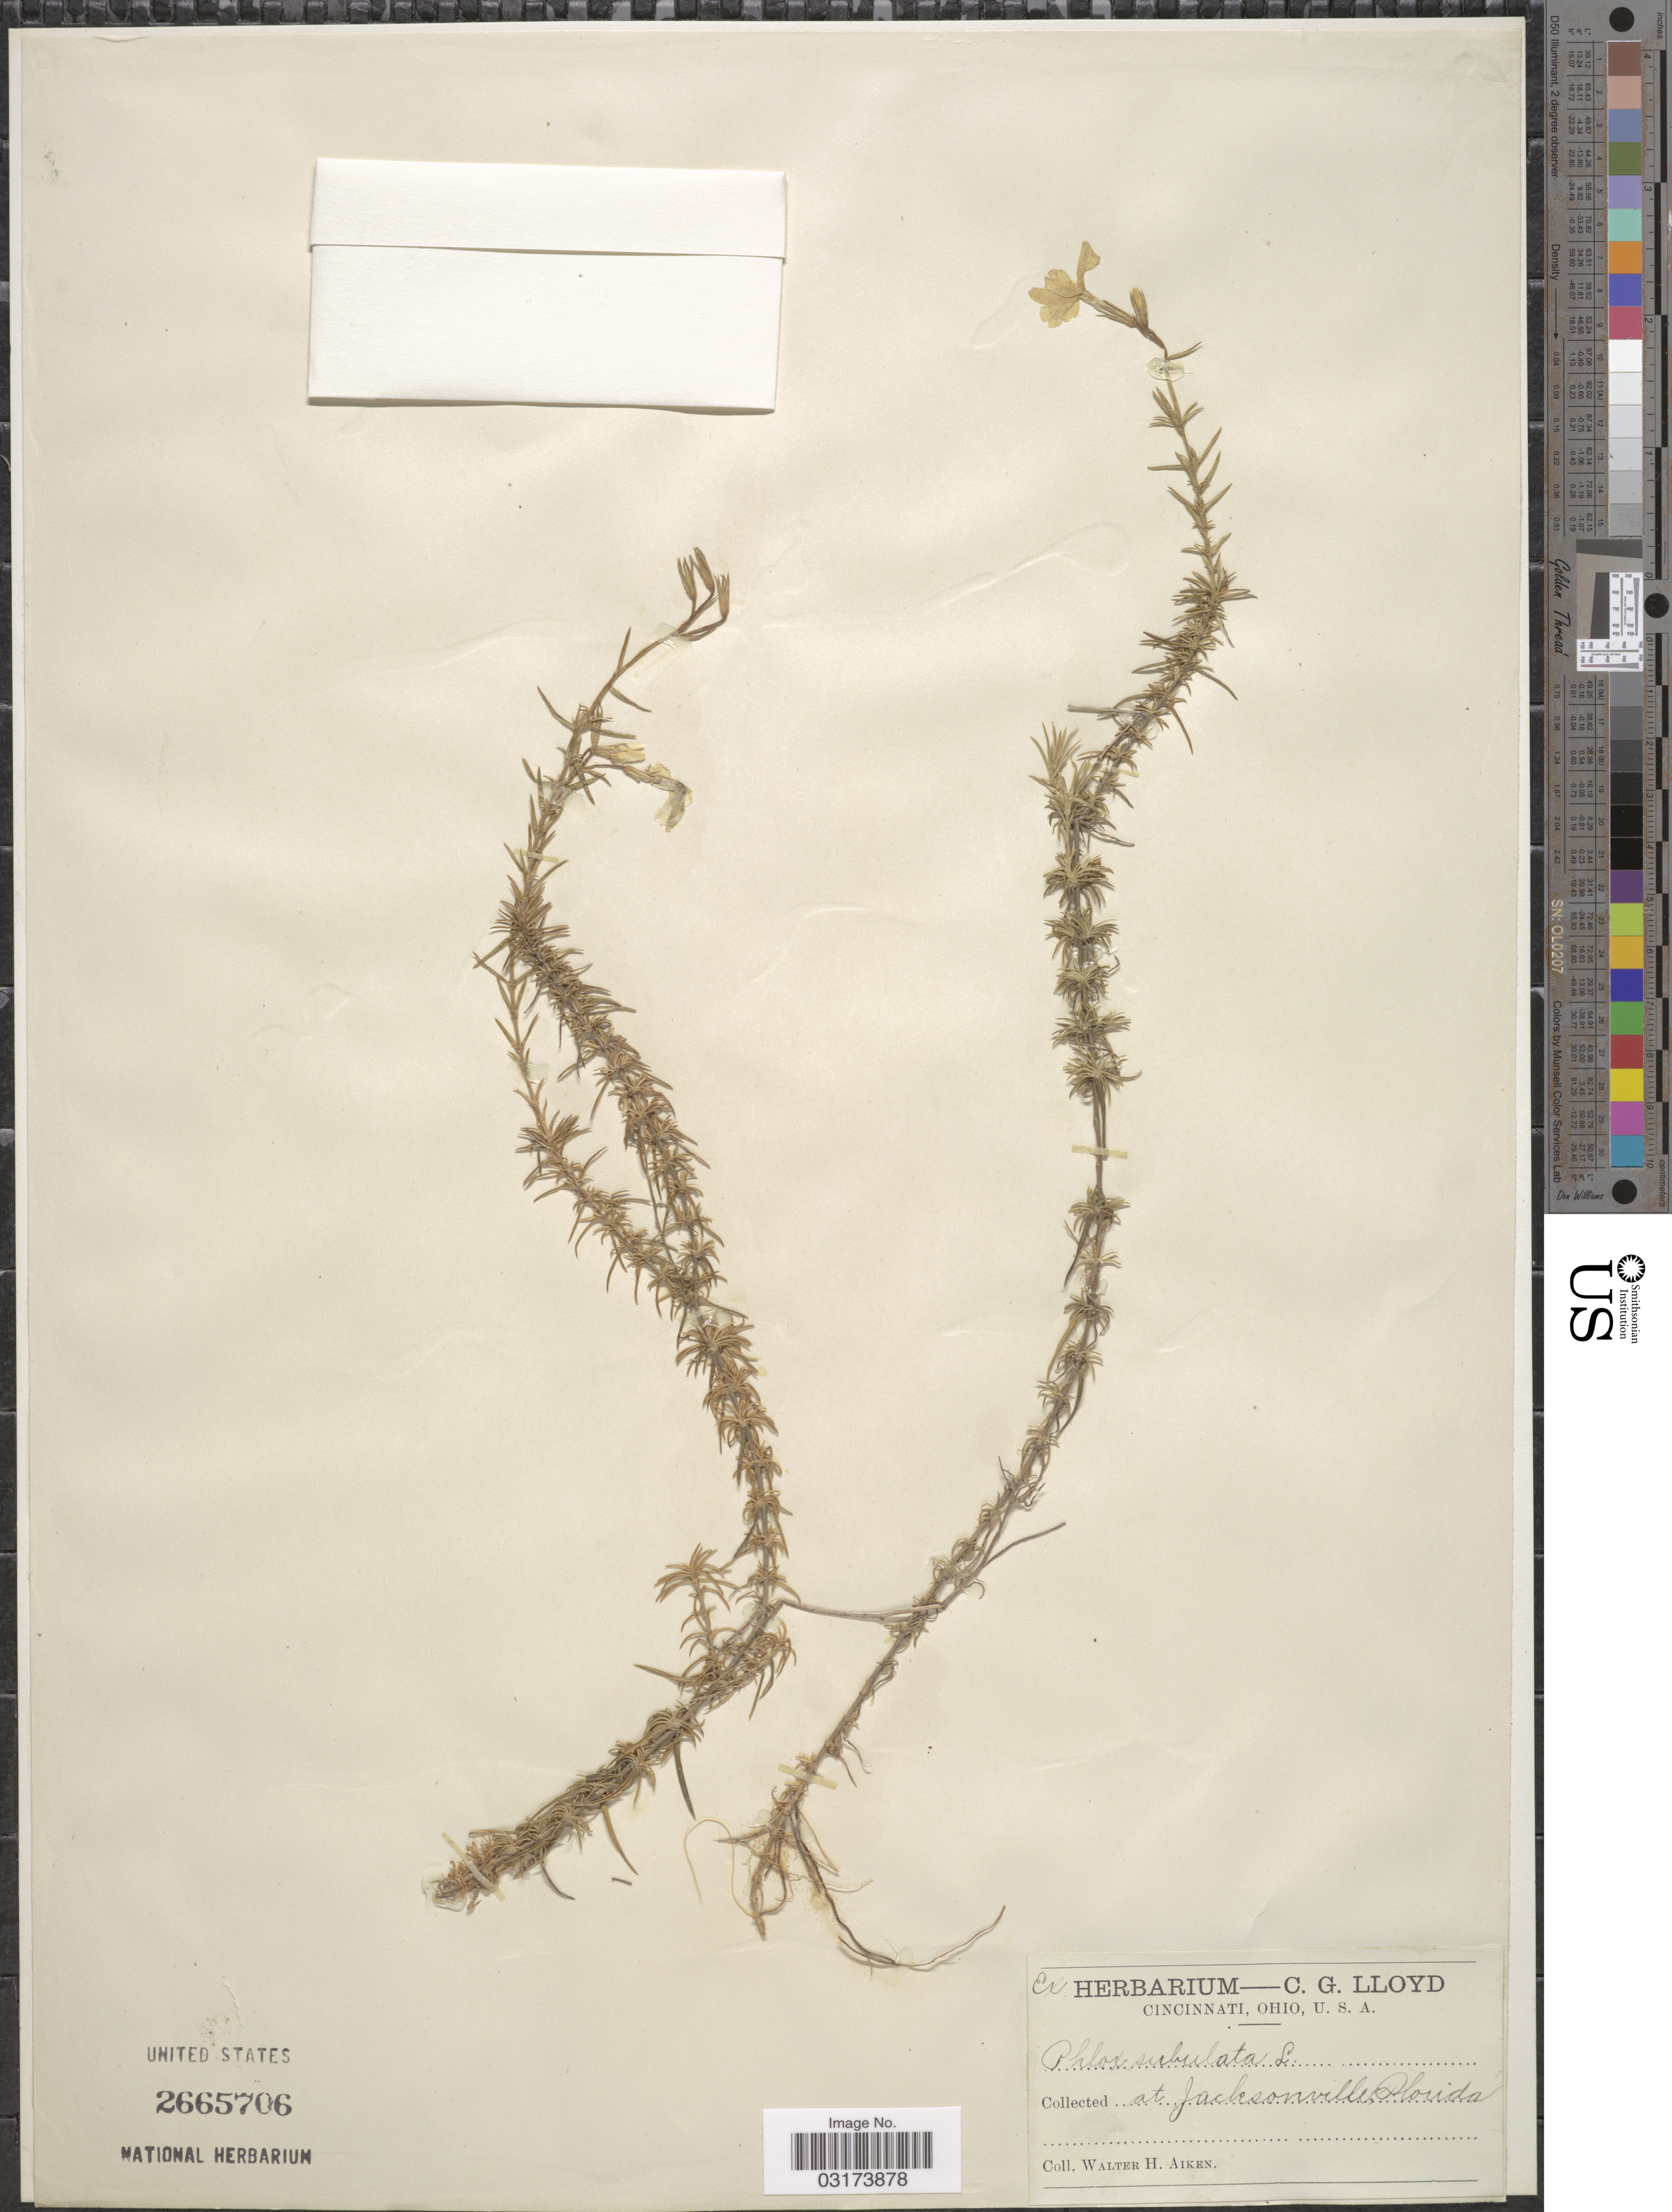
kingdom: Plantae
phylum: Tracheophyta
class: Magnoliopsida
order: Ericales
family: Polemoniaceae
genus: Phlox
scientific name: Phlox subulata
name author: L.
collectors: W. Aiken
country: United States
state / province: Florida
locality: At Jacksonville.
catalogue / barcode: US 2665706